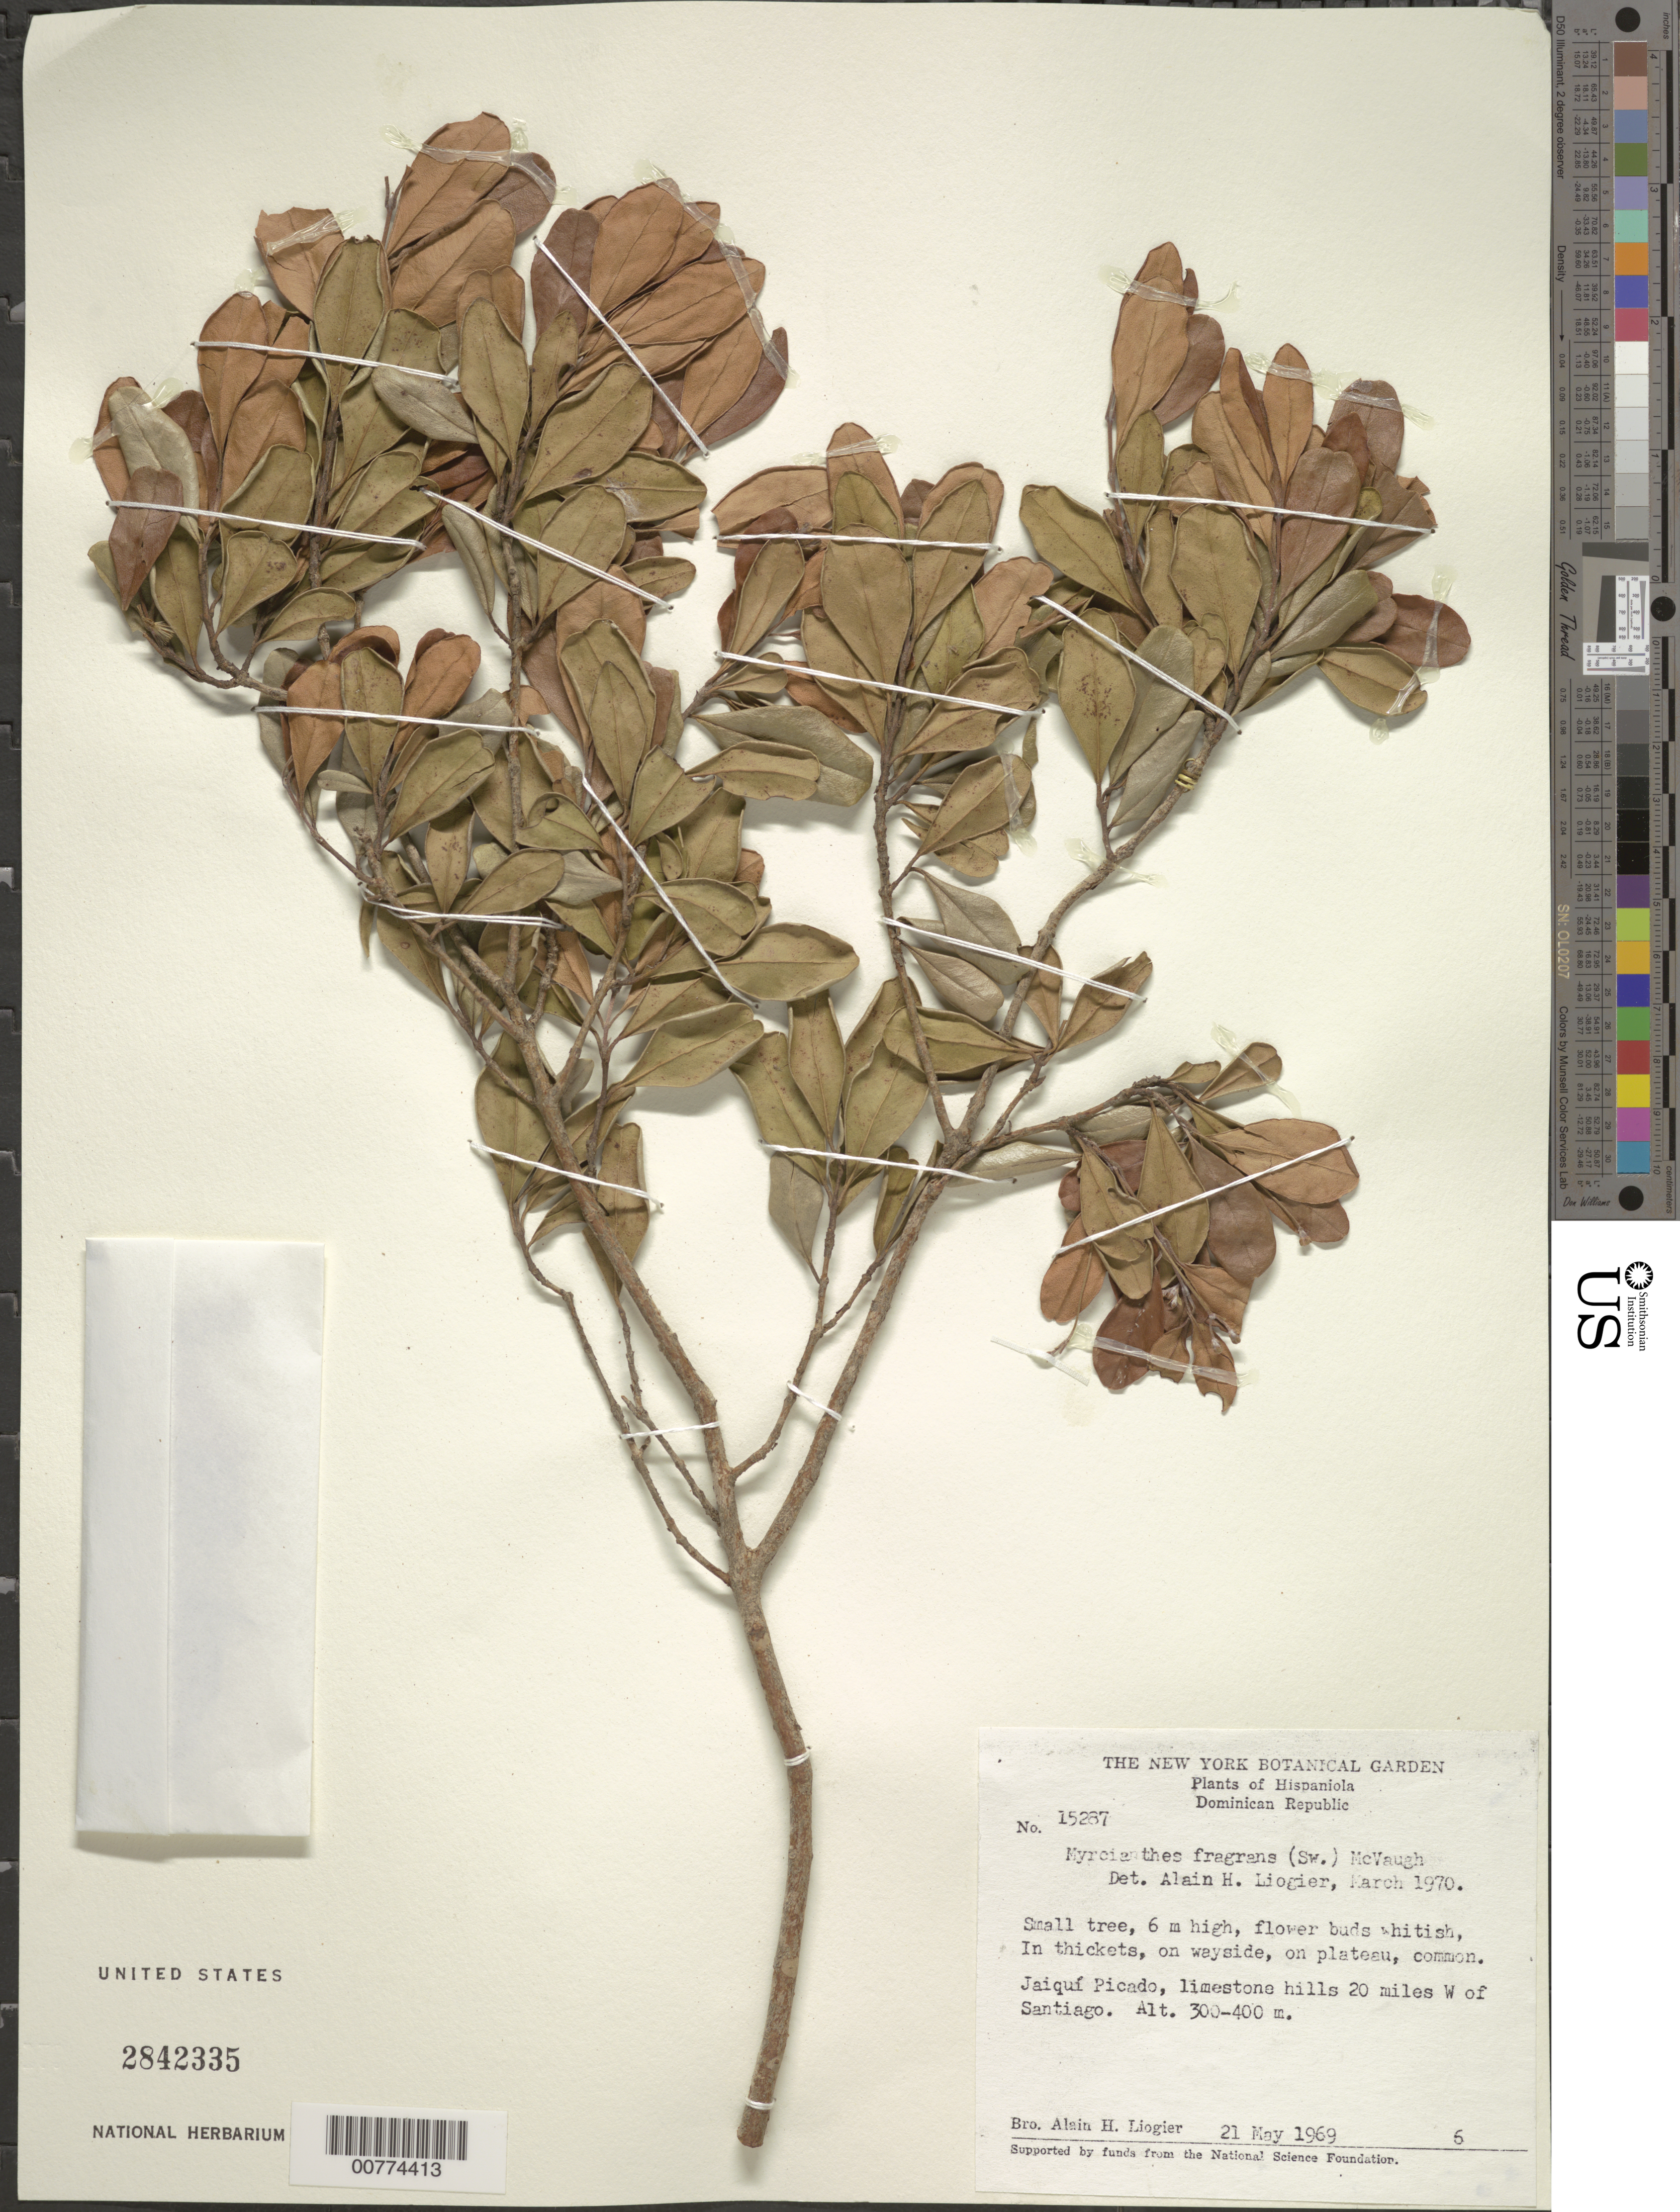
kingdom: Plantae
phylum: Tracheophyta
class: Magnoliopsida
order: Myrtales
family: Myrtaceae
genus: Myrcianthes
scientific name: Myrcianthes fragrans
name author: (Sw.) McVaugh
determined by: Liogier, Alain H.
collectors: A. H. Liogier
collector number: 15287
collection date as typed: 21 May 1969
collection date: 1969-05-21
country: Dominican Republic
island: Hispaniola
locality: Jaiquí Picado, limestone hills 20 miles W of Santiago.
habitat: In thickets, on wayside, on plateau.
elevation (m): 300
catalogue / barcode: US 2842335